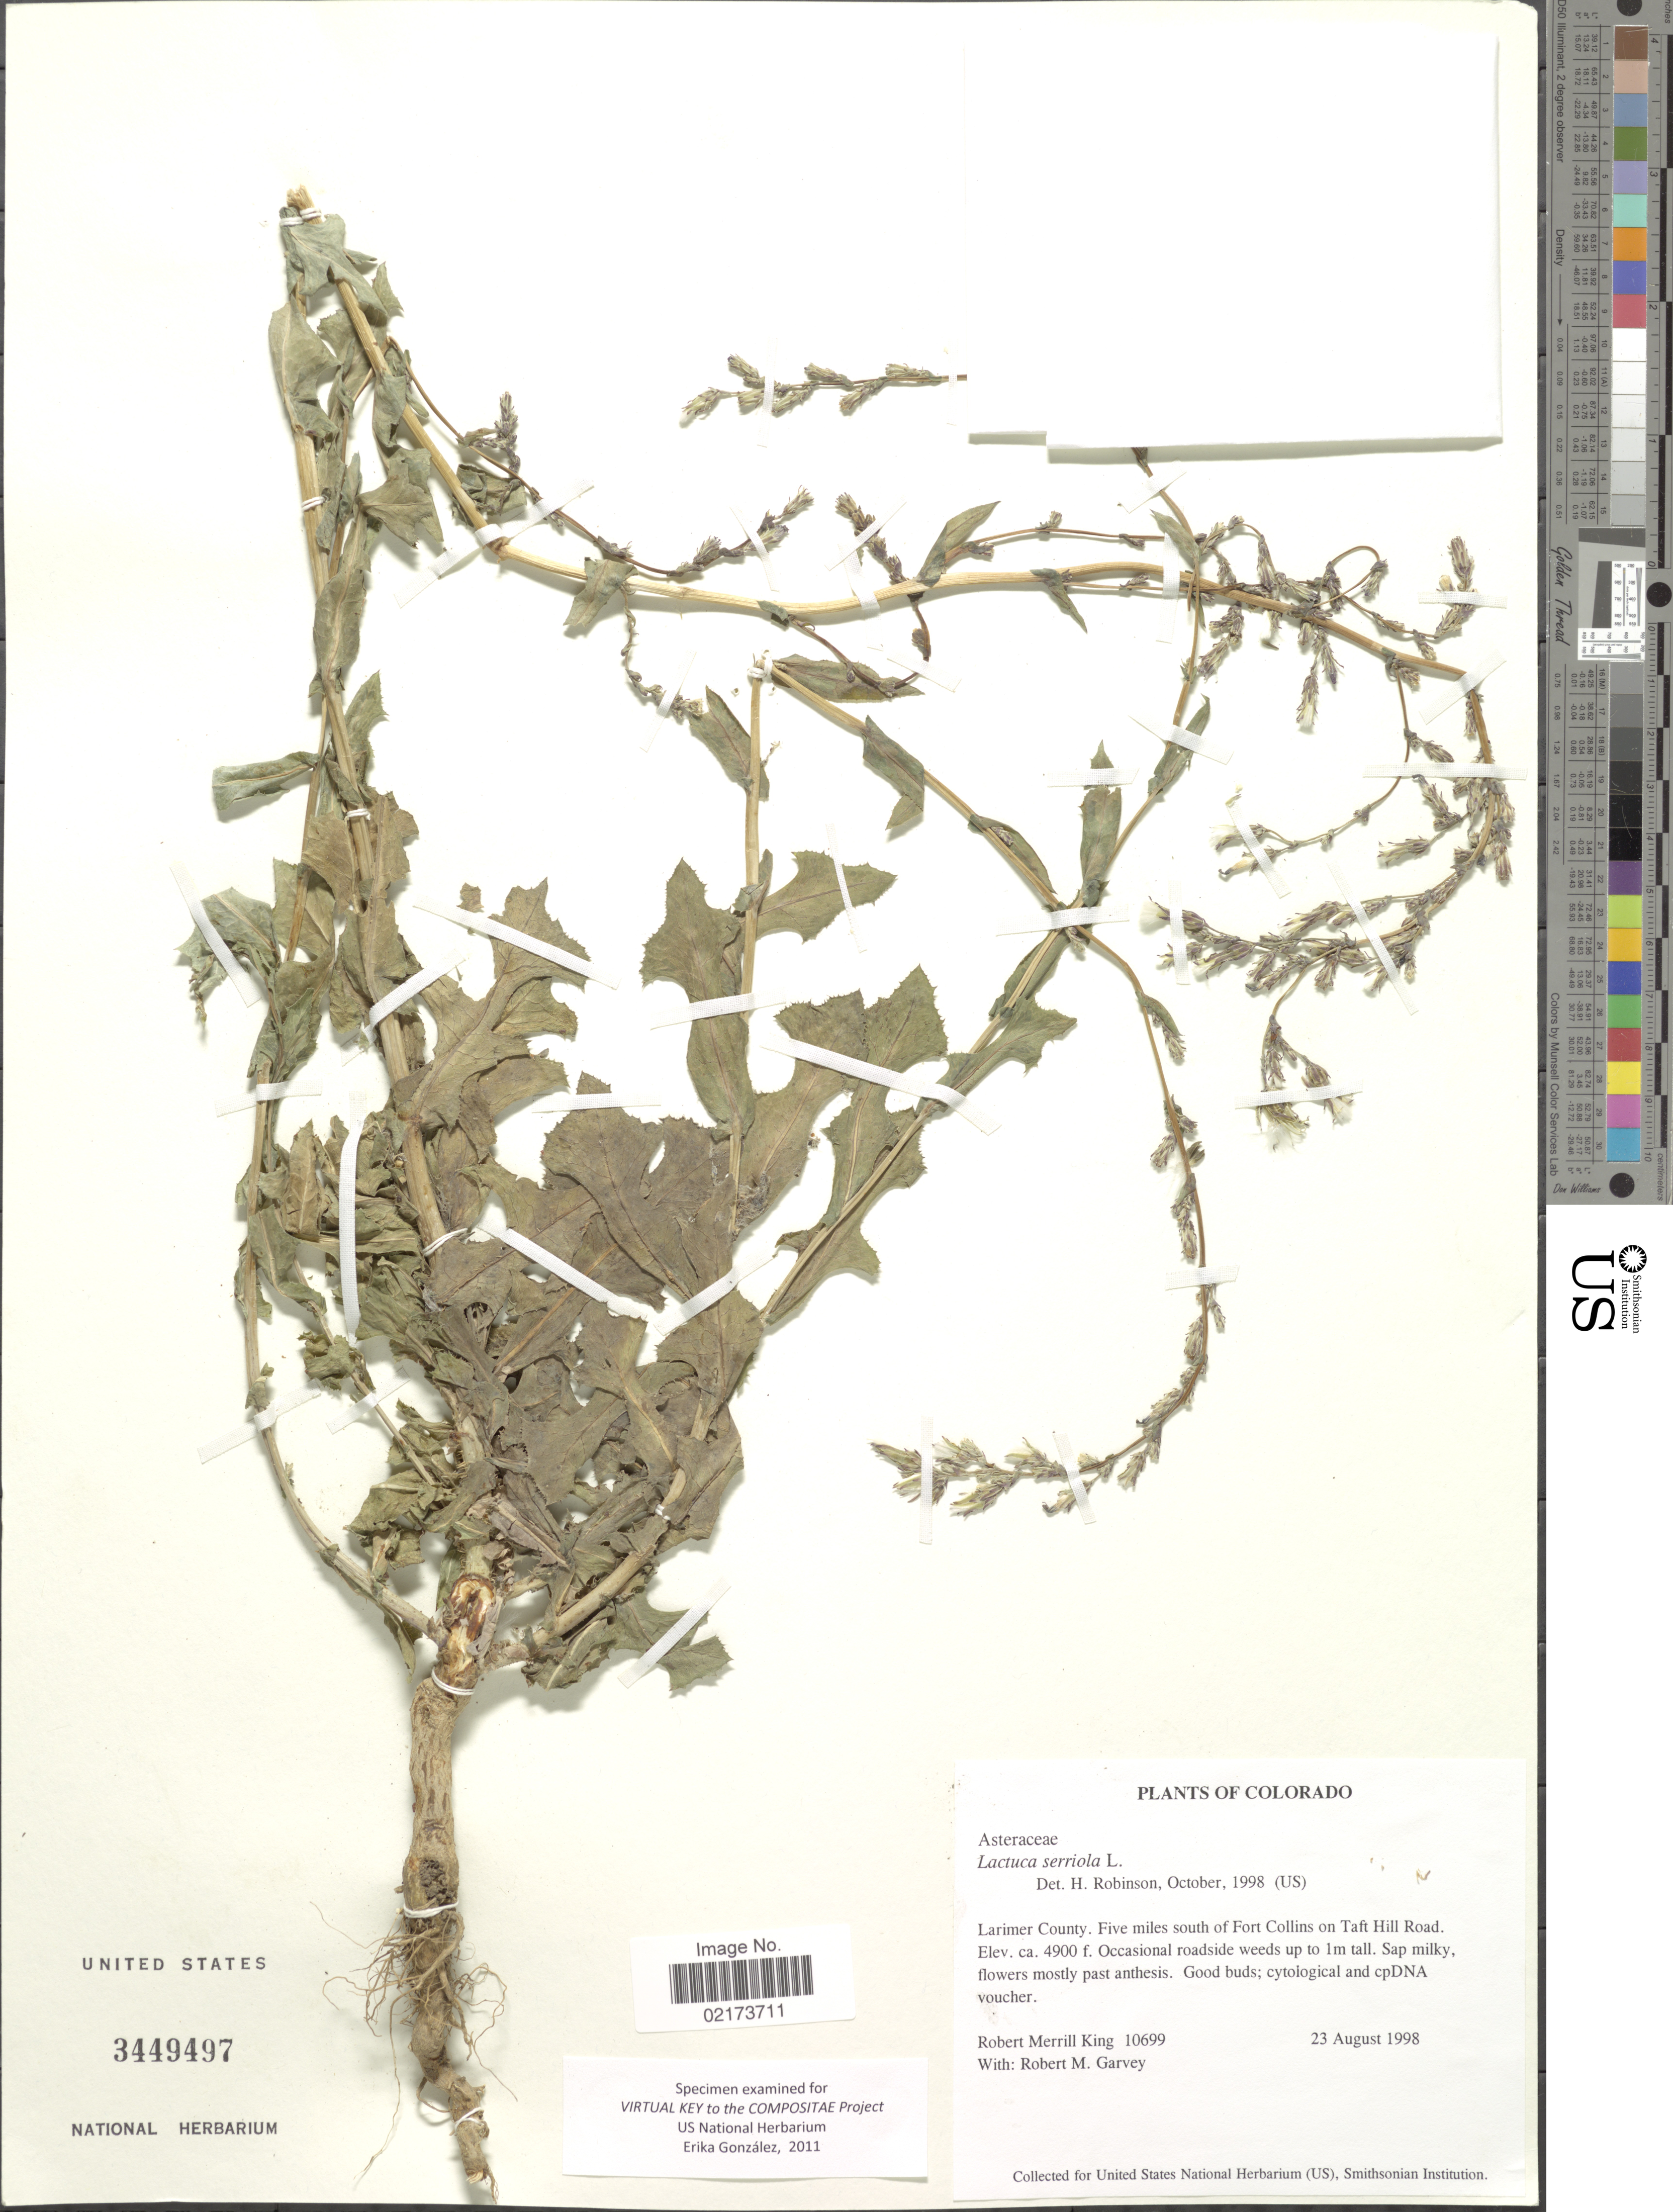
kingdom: Plantae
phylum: Tracheophyta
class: Magnoliopsida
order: Asterales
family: Asteraceae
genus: Lactuca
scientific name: Lactuca serriola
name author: L.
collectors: R. M. King & R. Garvey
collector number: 10699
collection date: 1998-08-23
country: United States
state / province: Colorado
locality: Larimer County, Five miles south of Fort Collins on Taft Hill Road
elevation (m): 1494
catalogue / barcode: US 3449497